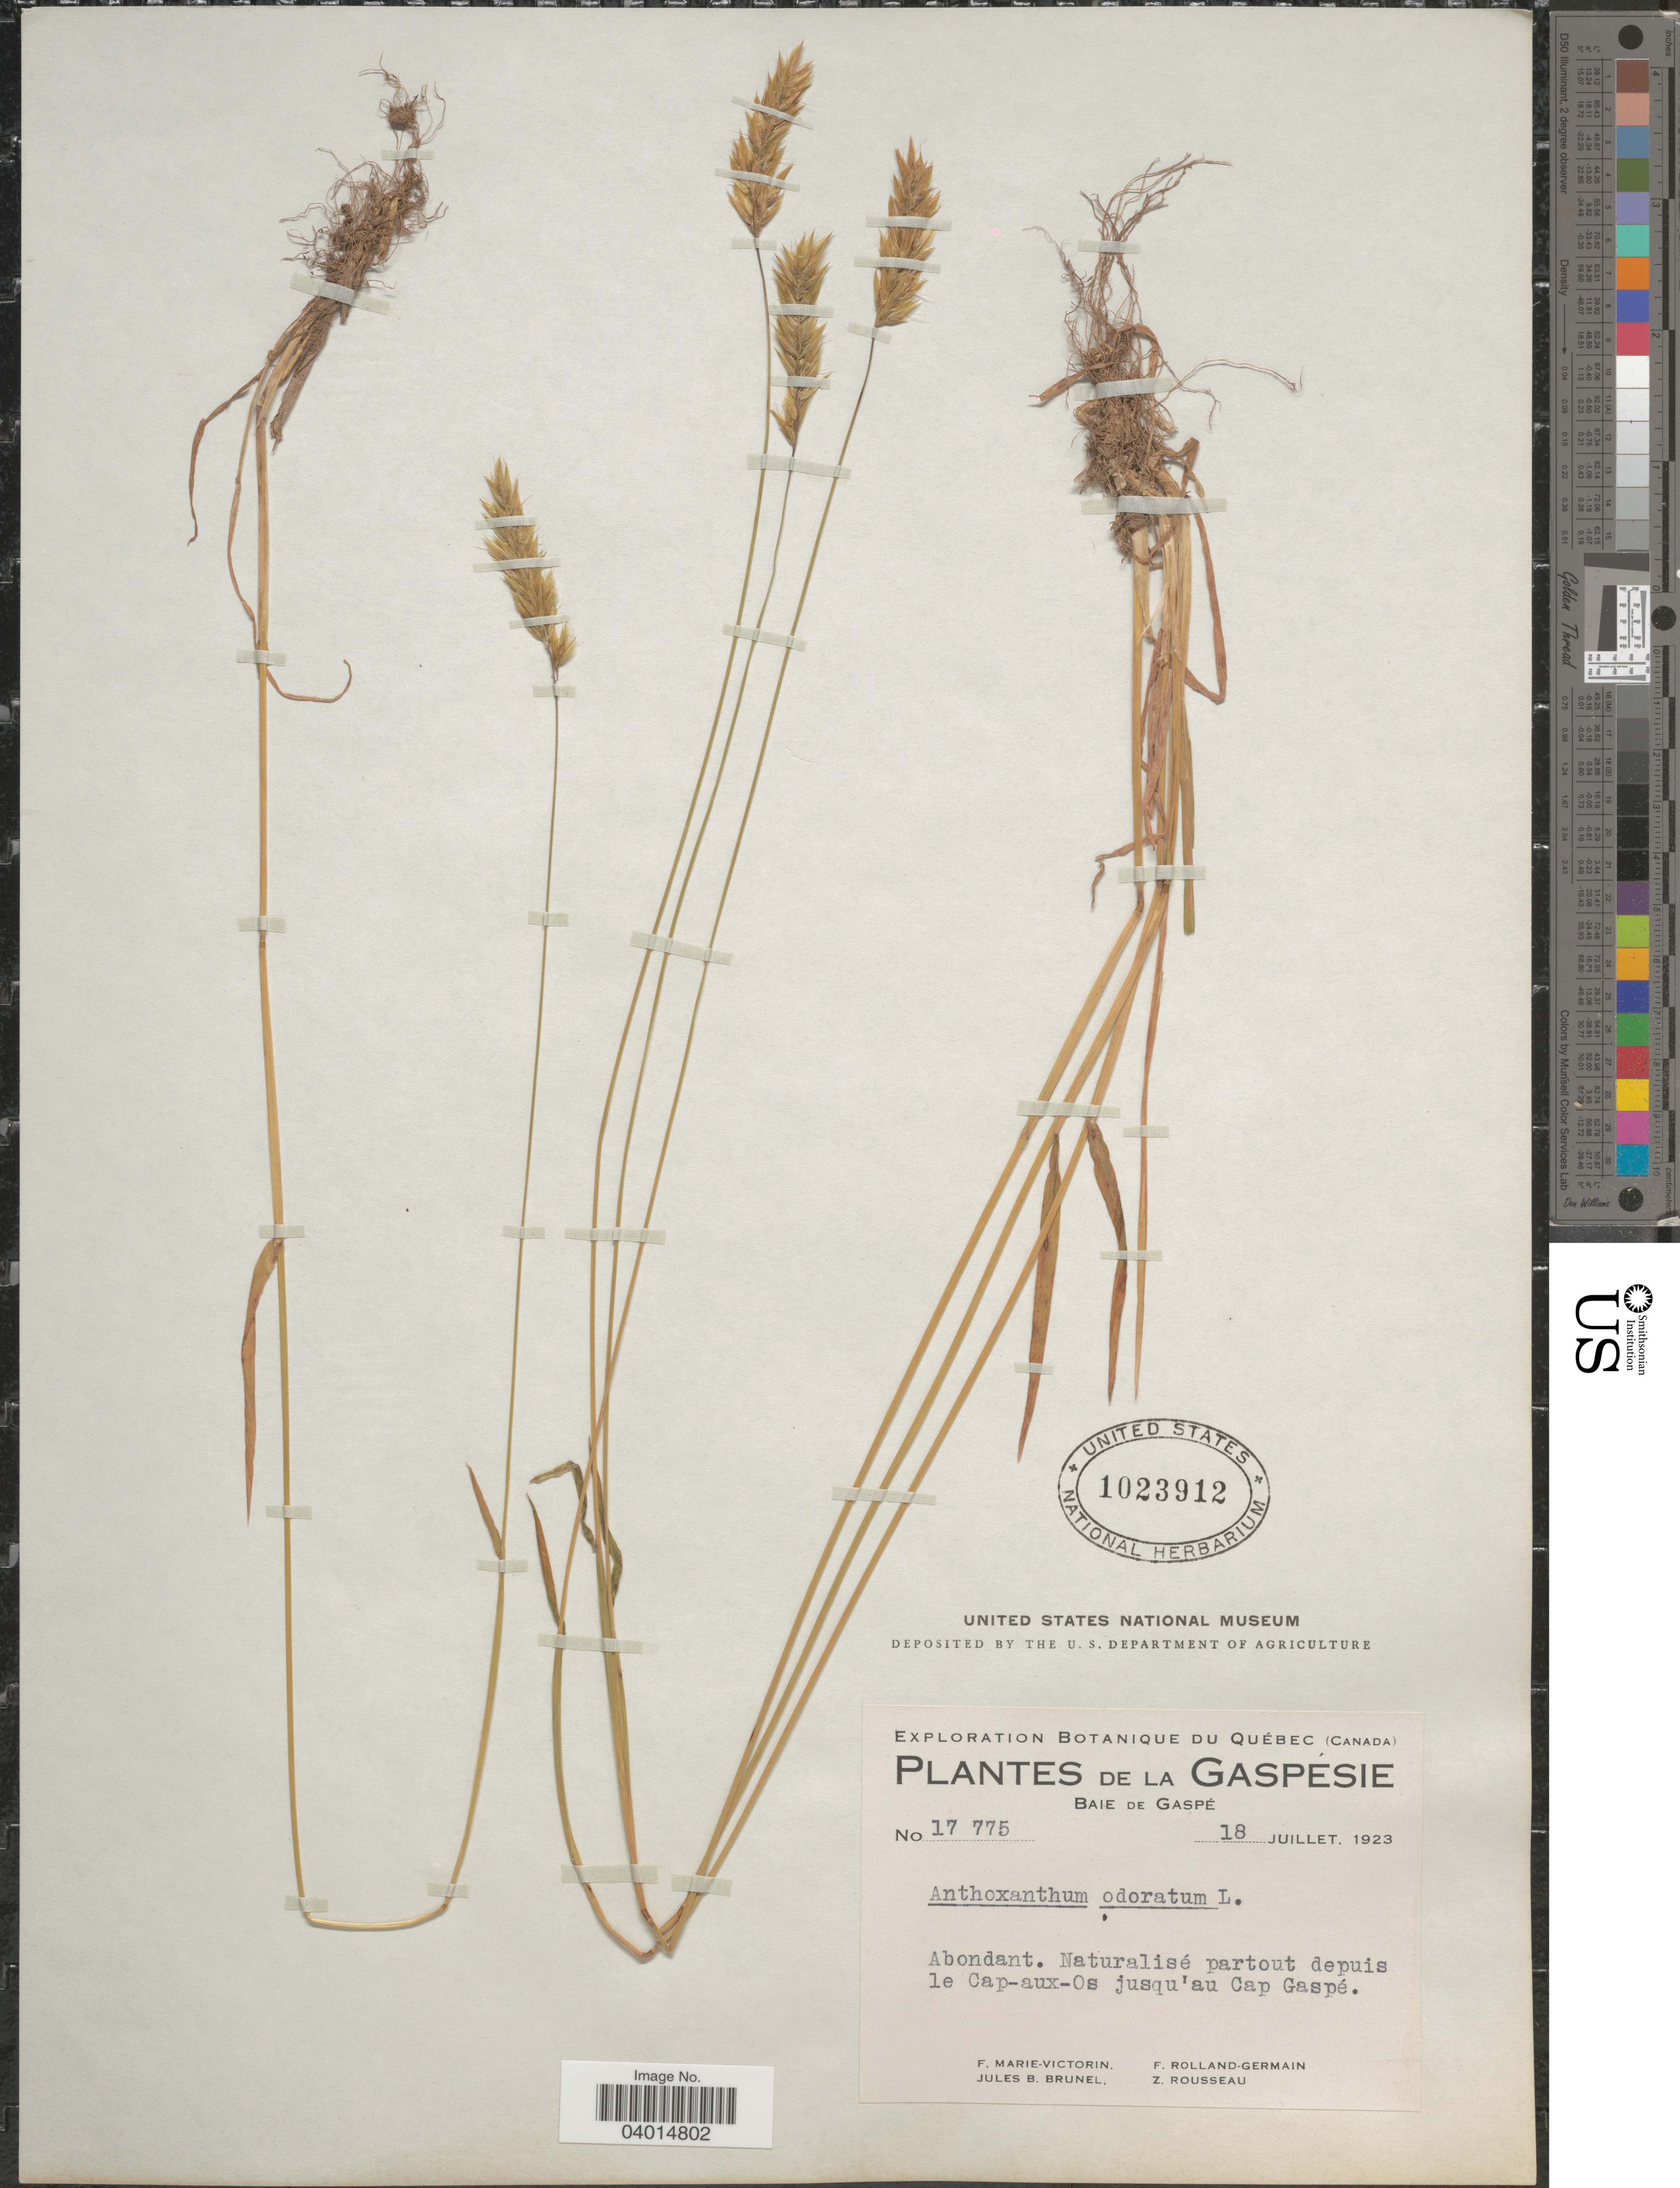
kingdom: Plantae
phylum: Tracheophyta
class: Liliopsida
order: Poales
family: Poaceae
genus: Anthoxanthum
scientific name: Anthoxanthum odoratum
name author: L.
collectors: F. Marie-Victorin, J. Brunel, Rolland-Germain & Z. Rousseau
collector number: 17775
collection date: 1923-07-18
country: Canada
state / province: Quebec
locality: La Gaspésie. Baie de Gaspé. Naturalisé partout depuis le Cap-aux-Os jusqu'au Cap Gaspé.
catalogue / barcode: US 1023912